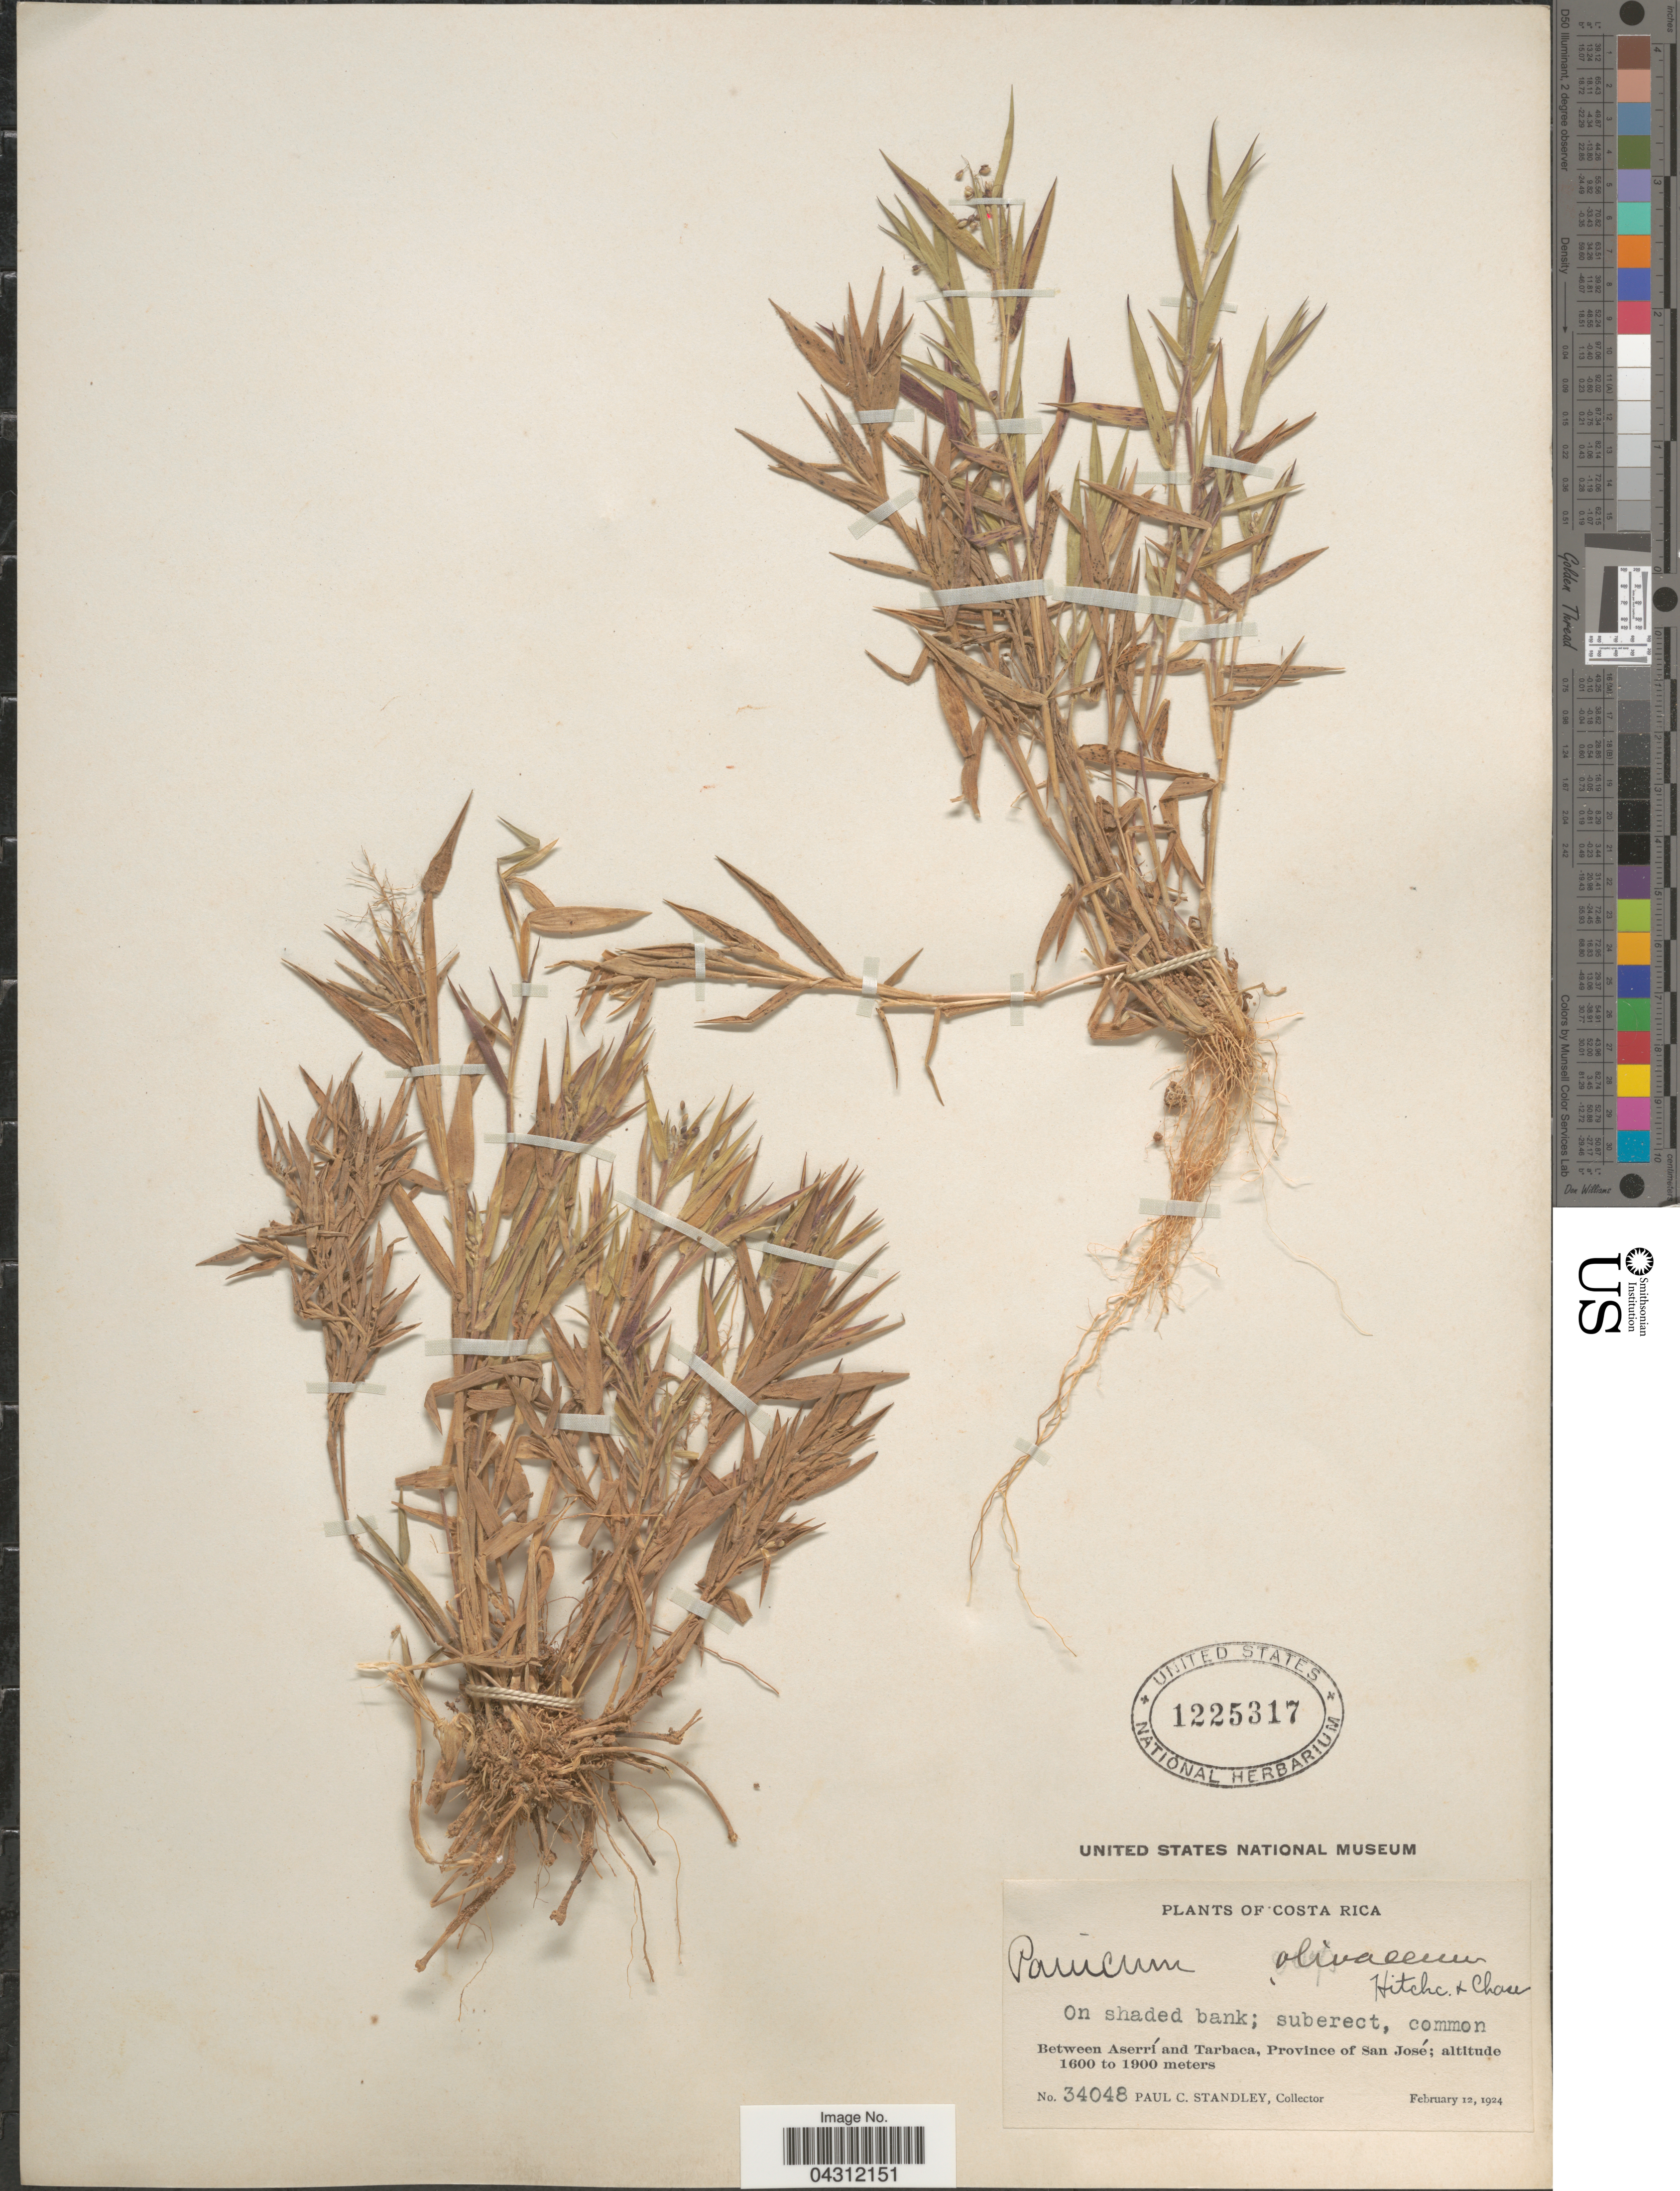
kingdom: Plantae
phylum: Tracheophyta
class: Liliopsida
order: Poales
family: Poaceae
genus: Dichanthelium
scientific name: Dichanthelium acuminatum var. acuminatum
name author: (Sw.) Gould & C.A. Clark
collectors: P. C. Standley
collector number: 234048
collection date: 1924-02-12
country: Costa Rica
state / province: San José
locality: Between Aserrí and Tarbaca, Province of San José.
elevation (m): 1600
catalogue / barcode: US 1225317